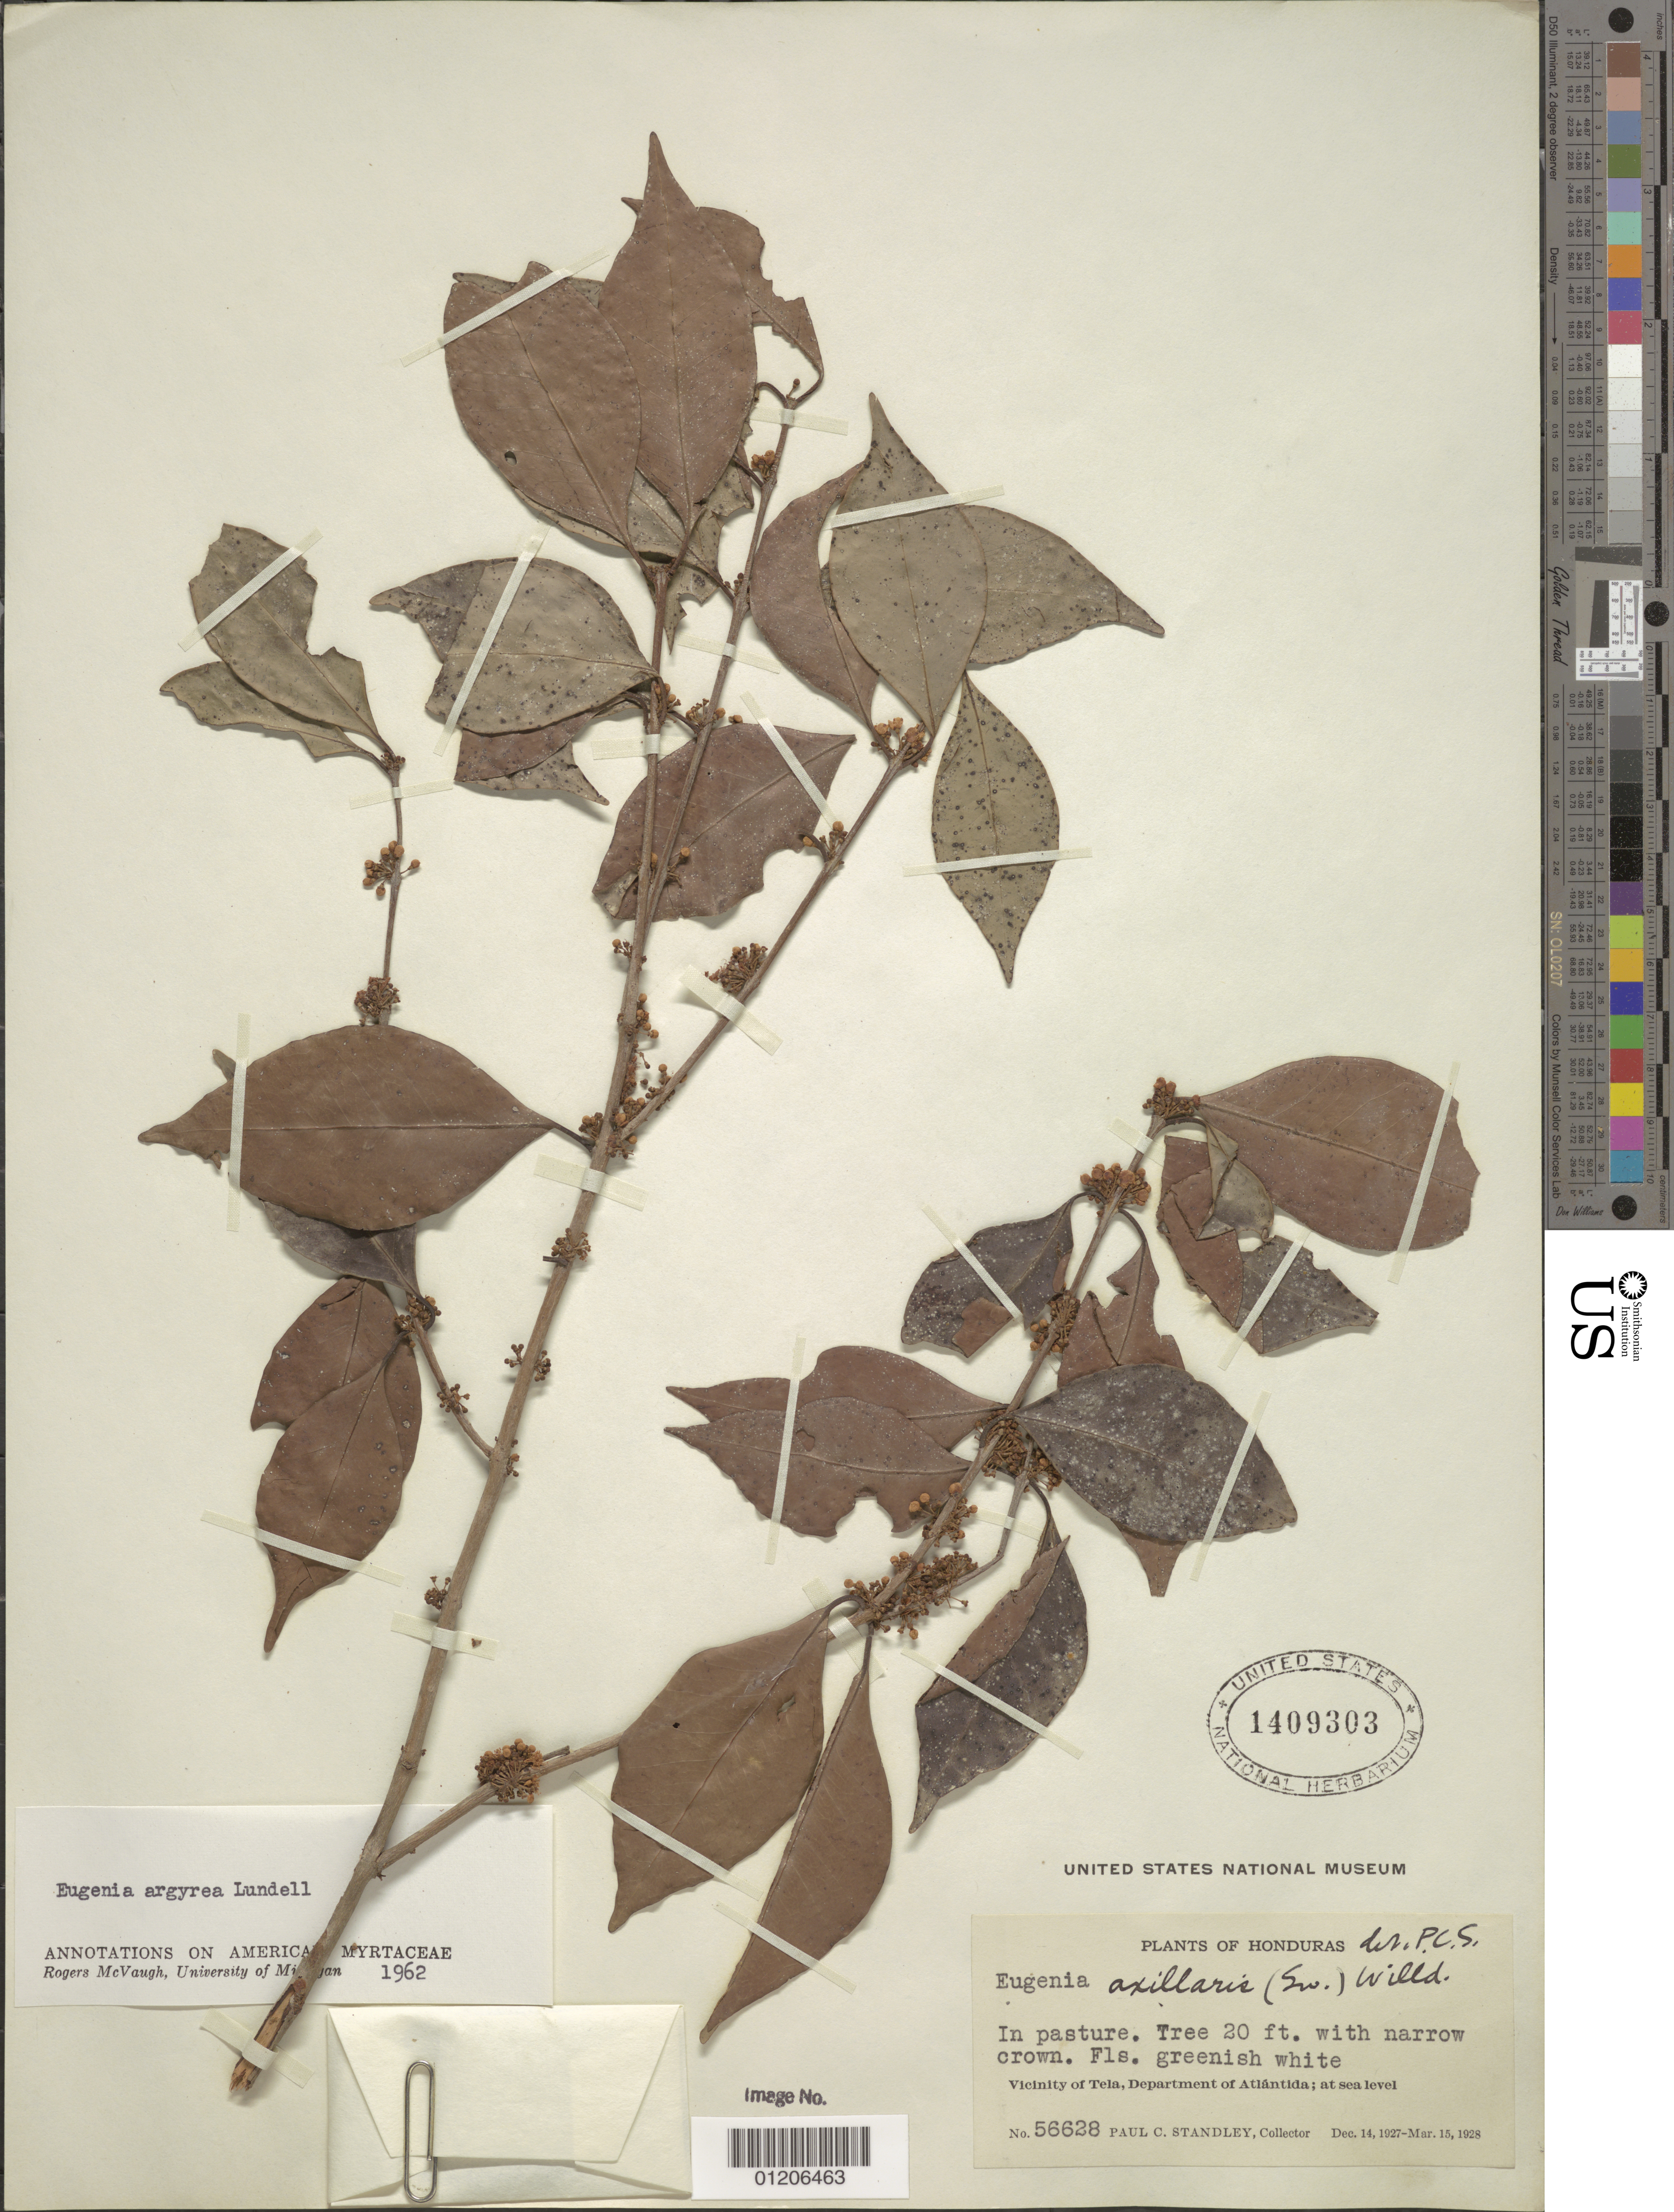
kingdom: Plantae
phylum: Tracheophyta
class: Magnoliopsida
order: Myrtales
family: Myrtaceae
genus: Eugenia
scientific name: Eugenia argyrea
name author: Lundell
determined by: McVaugh, R.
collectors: P. C. Standley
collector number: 56628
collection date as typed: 14 Dec 1927 to 15 Mar 1927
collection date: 1927-03-15/1927-12-14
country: Honduras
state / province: Atlántida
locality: Vicinity of Tela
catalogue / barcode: US 1409303